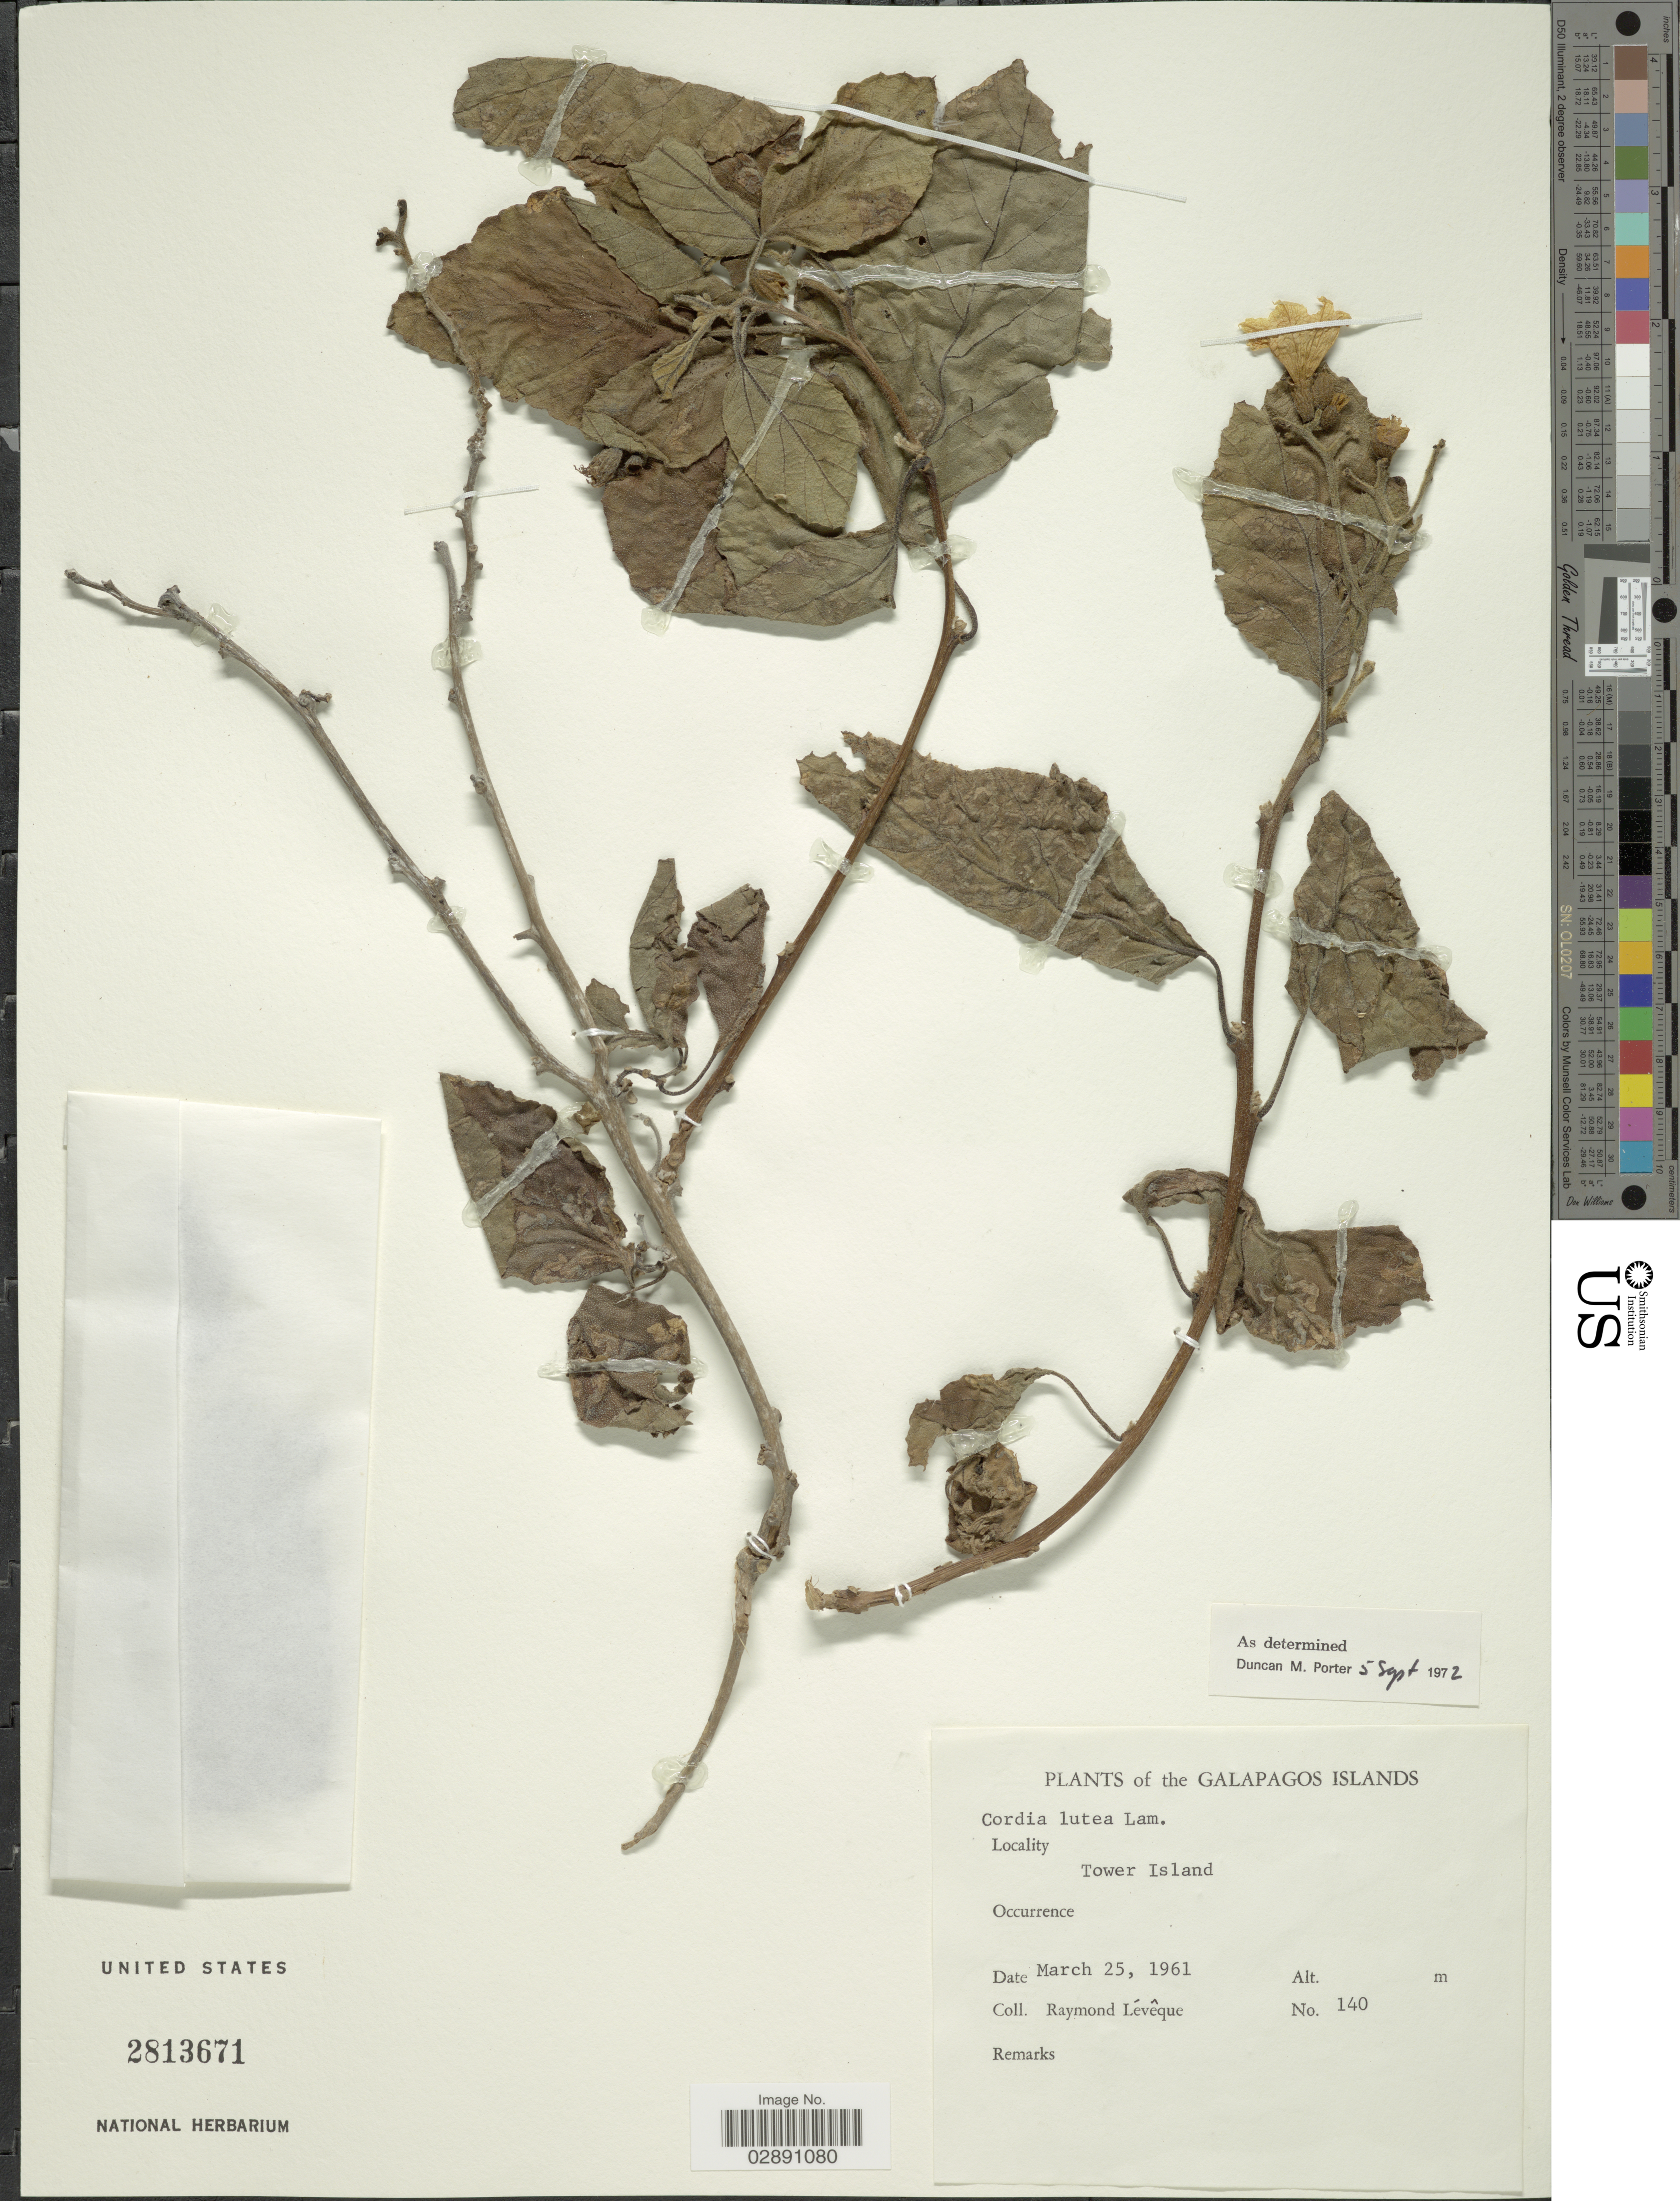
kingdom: Plantae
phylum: Tracheophyta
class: Magnoliopsida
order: Boraginales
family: Cordiaceae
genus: Cordia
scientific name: Cordia lutea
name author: Lam.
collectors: R. Lévêque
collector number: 140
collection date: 1961-03-25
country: Ecuador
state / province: Colón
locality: The Galapagos Islands. Tower Island.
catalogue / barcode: US 2813671